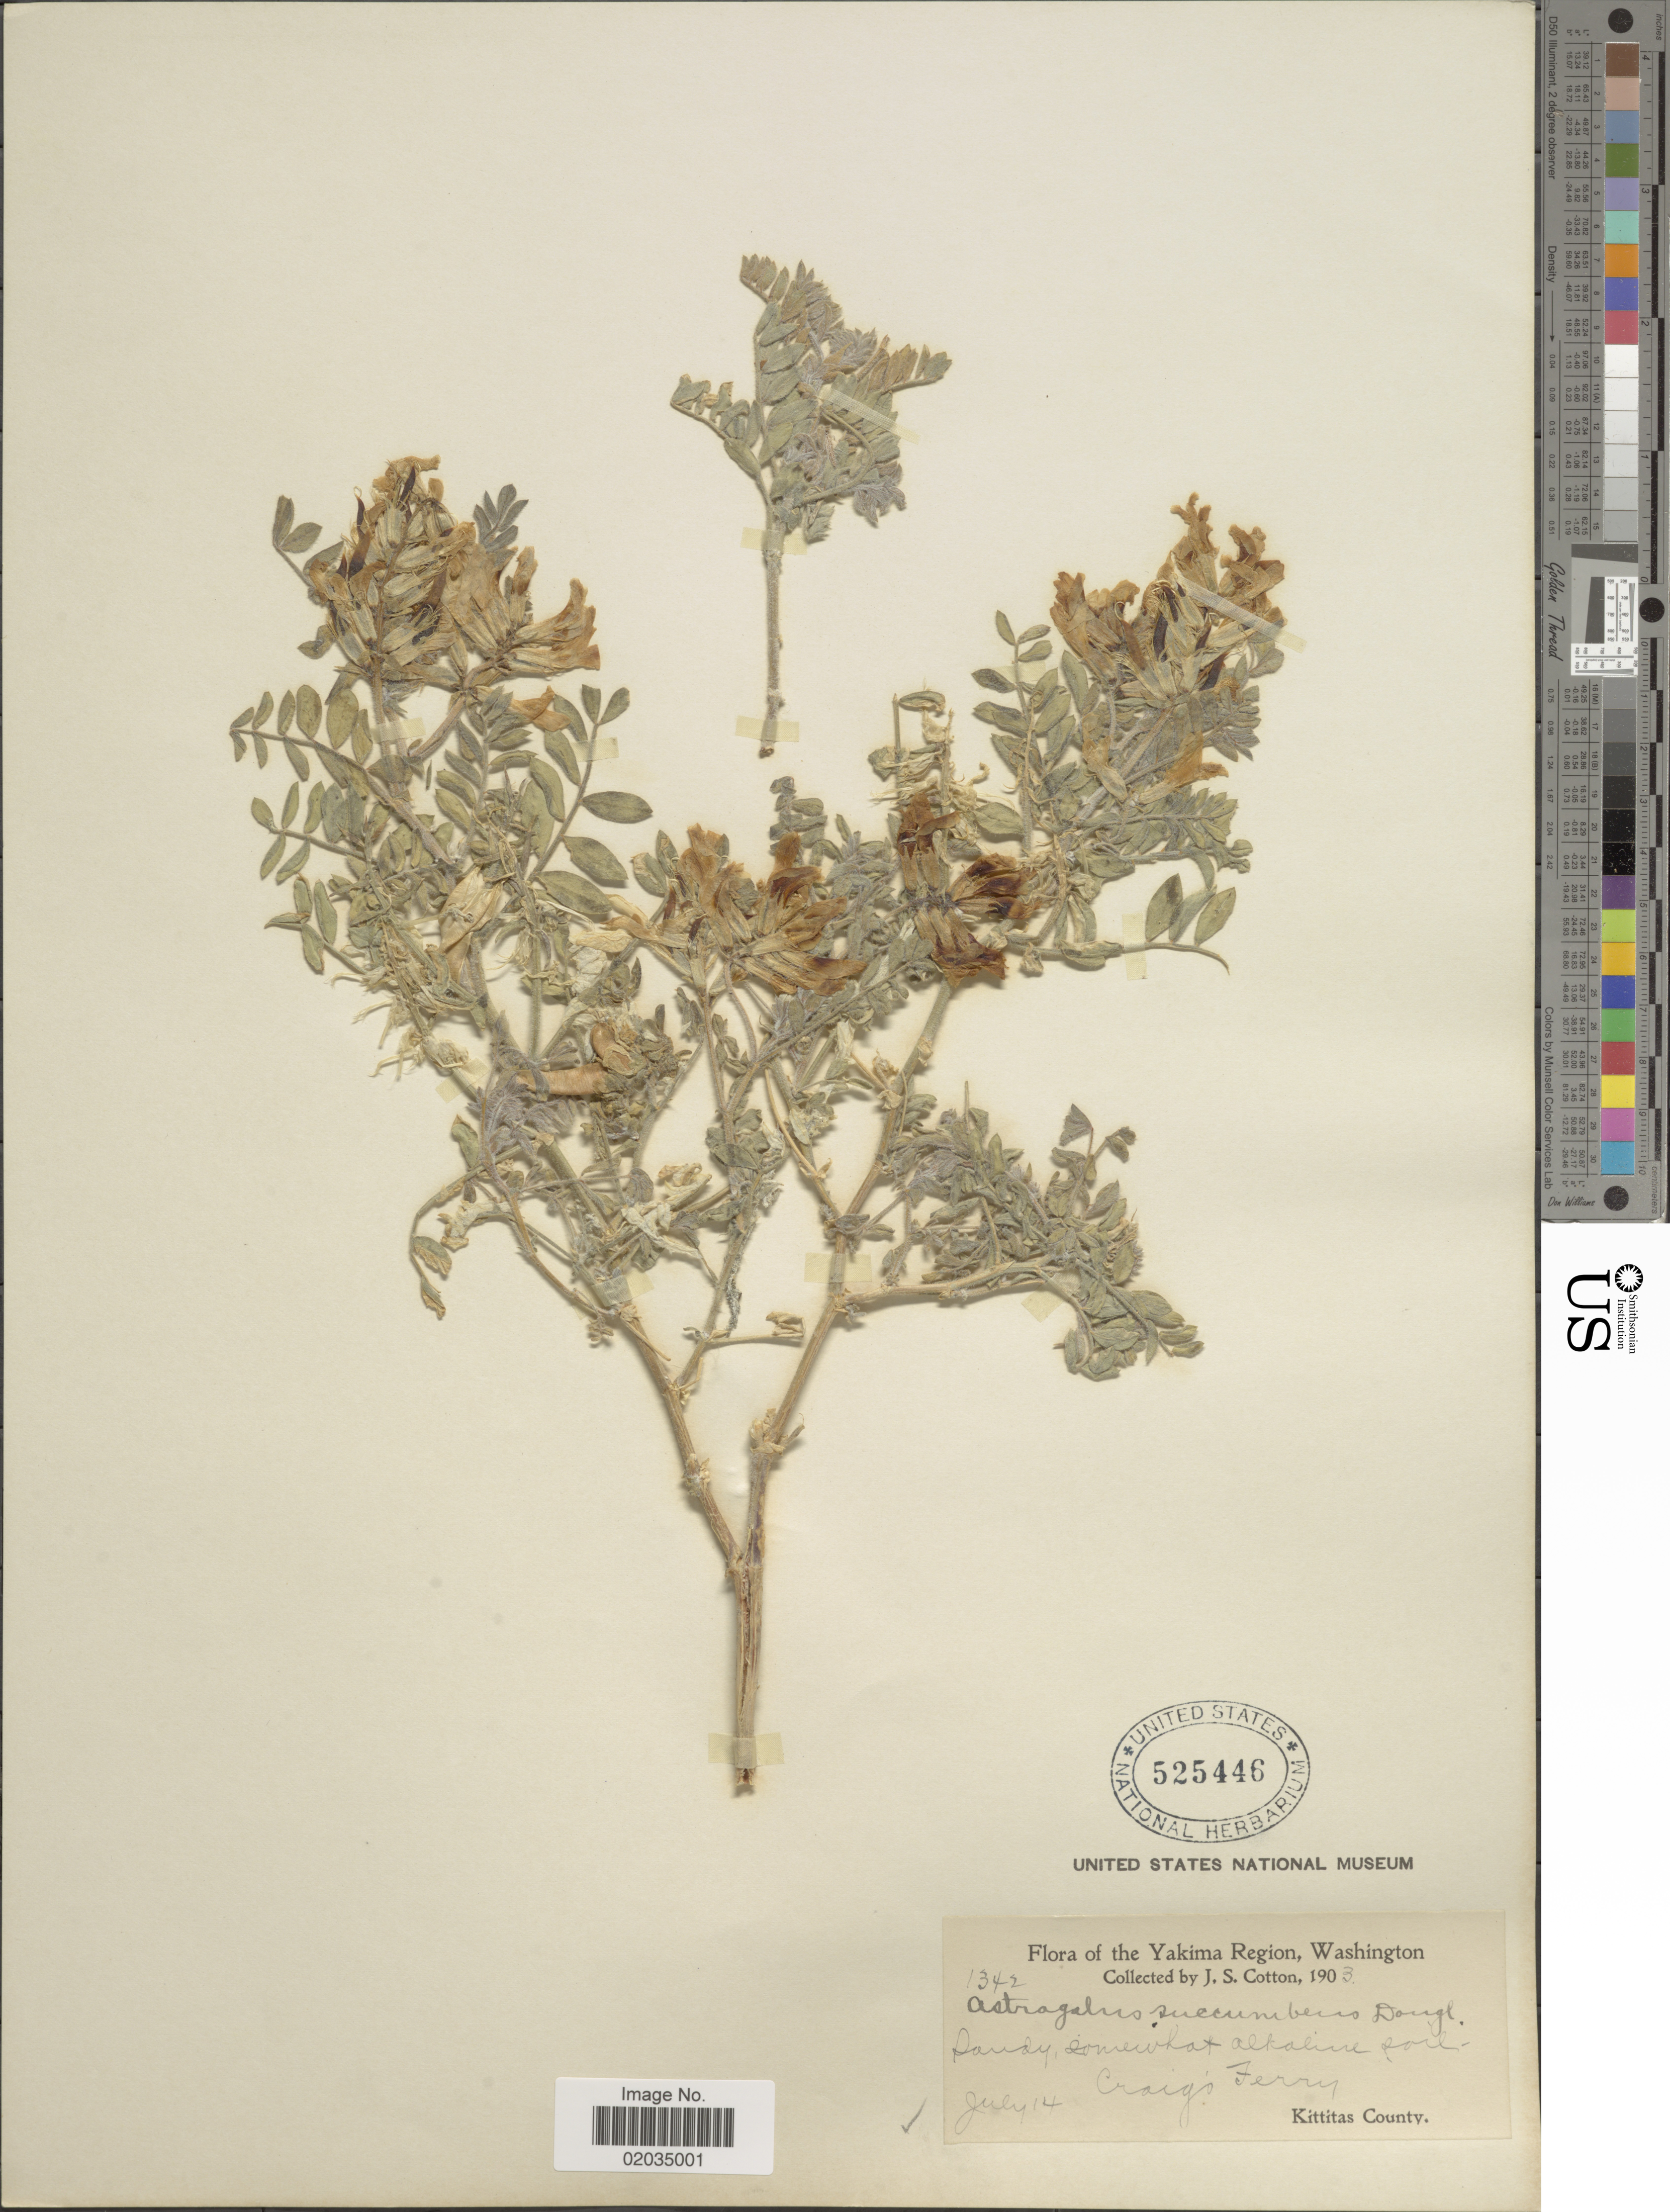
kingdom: Plantae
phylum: Tracheophyta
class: Magnoliopsida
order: Fabales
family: Fabaceae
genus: Astragalus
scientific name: Astragalus succumbens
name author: Hook.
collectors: J. S. Cotton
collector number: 1342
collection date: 1903-07-14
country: United States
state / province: Washington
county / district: Yakima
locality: Yakima Region, Craigs Ferry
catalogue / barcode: US 525446